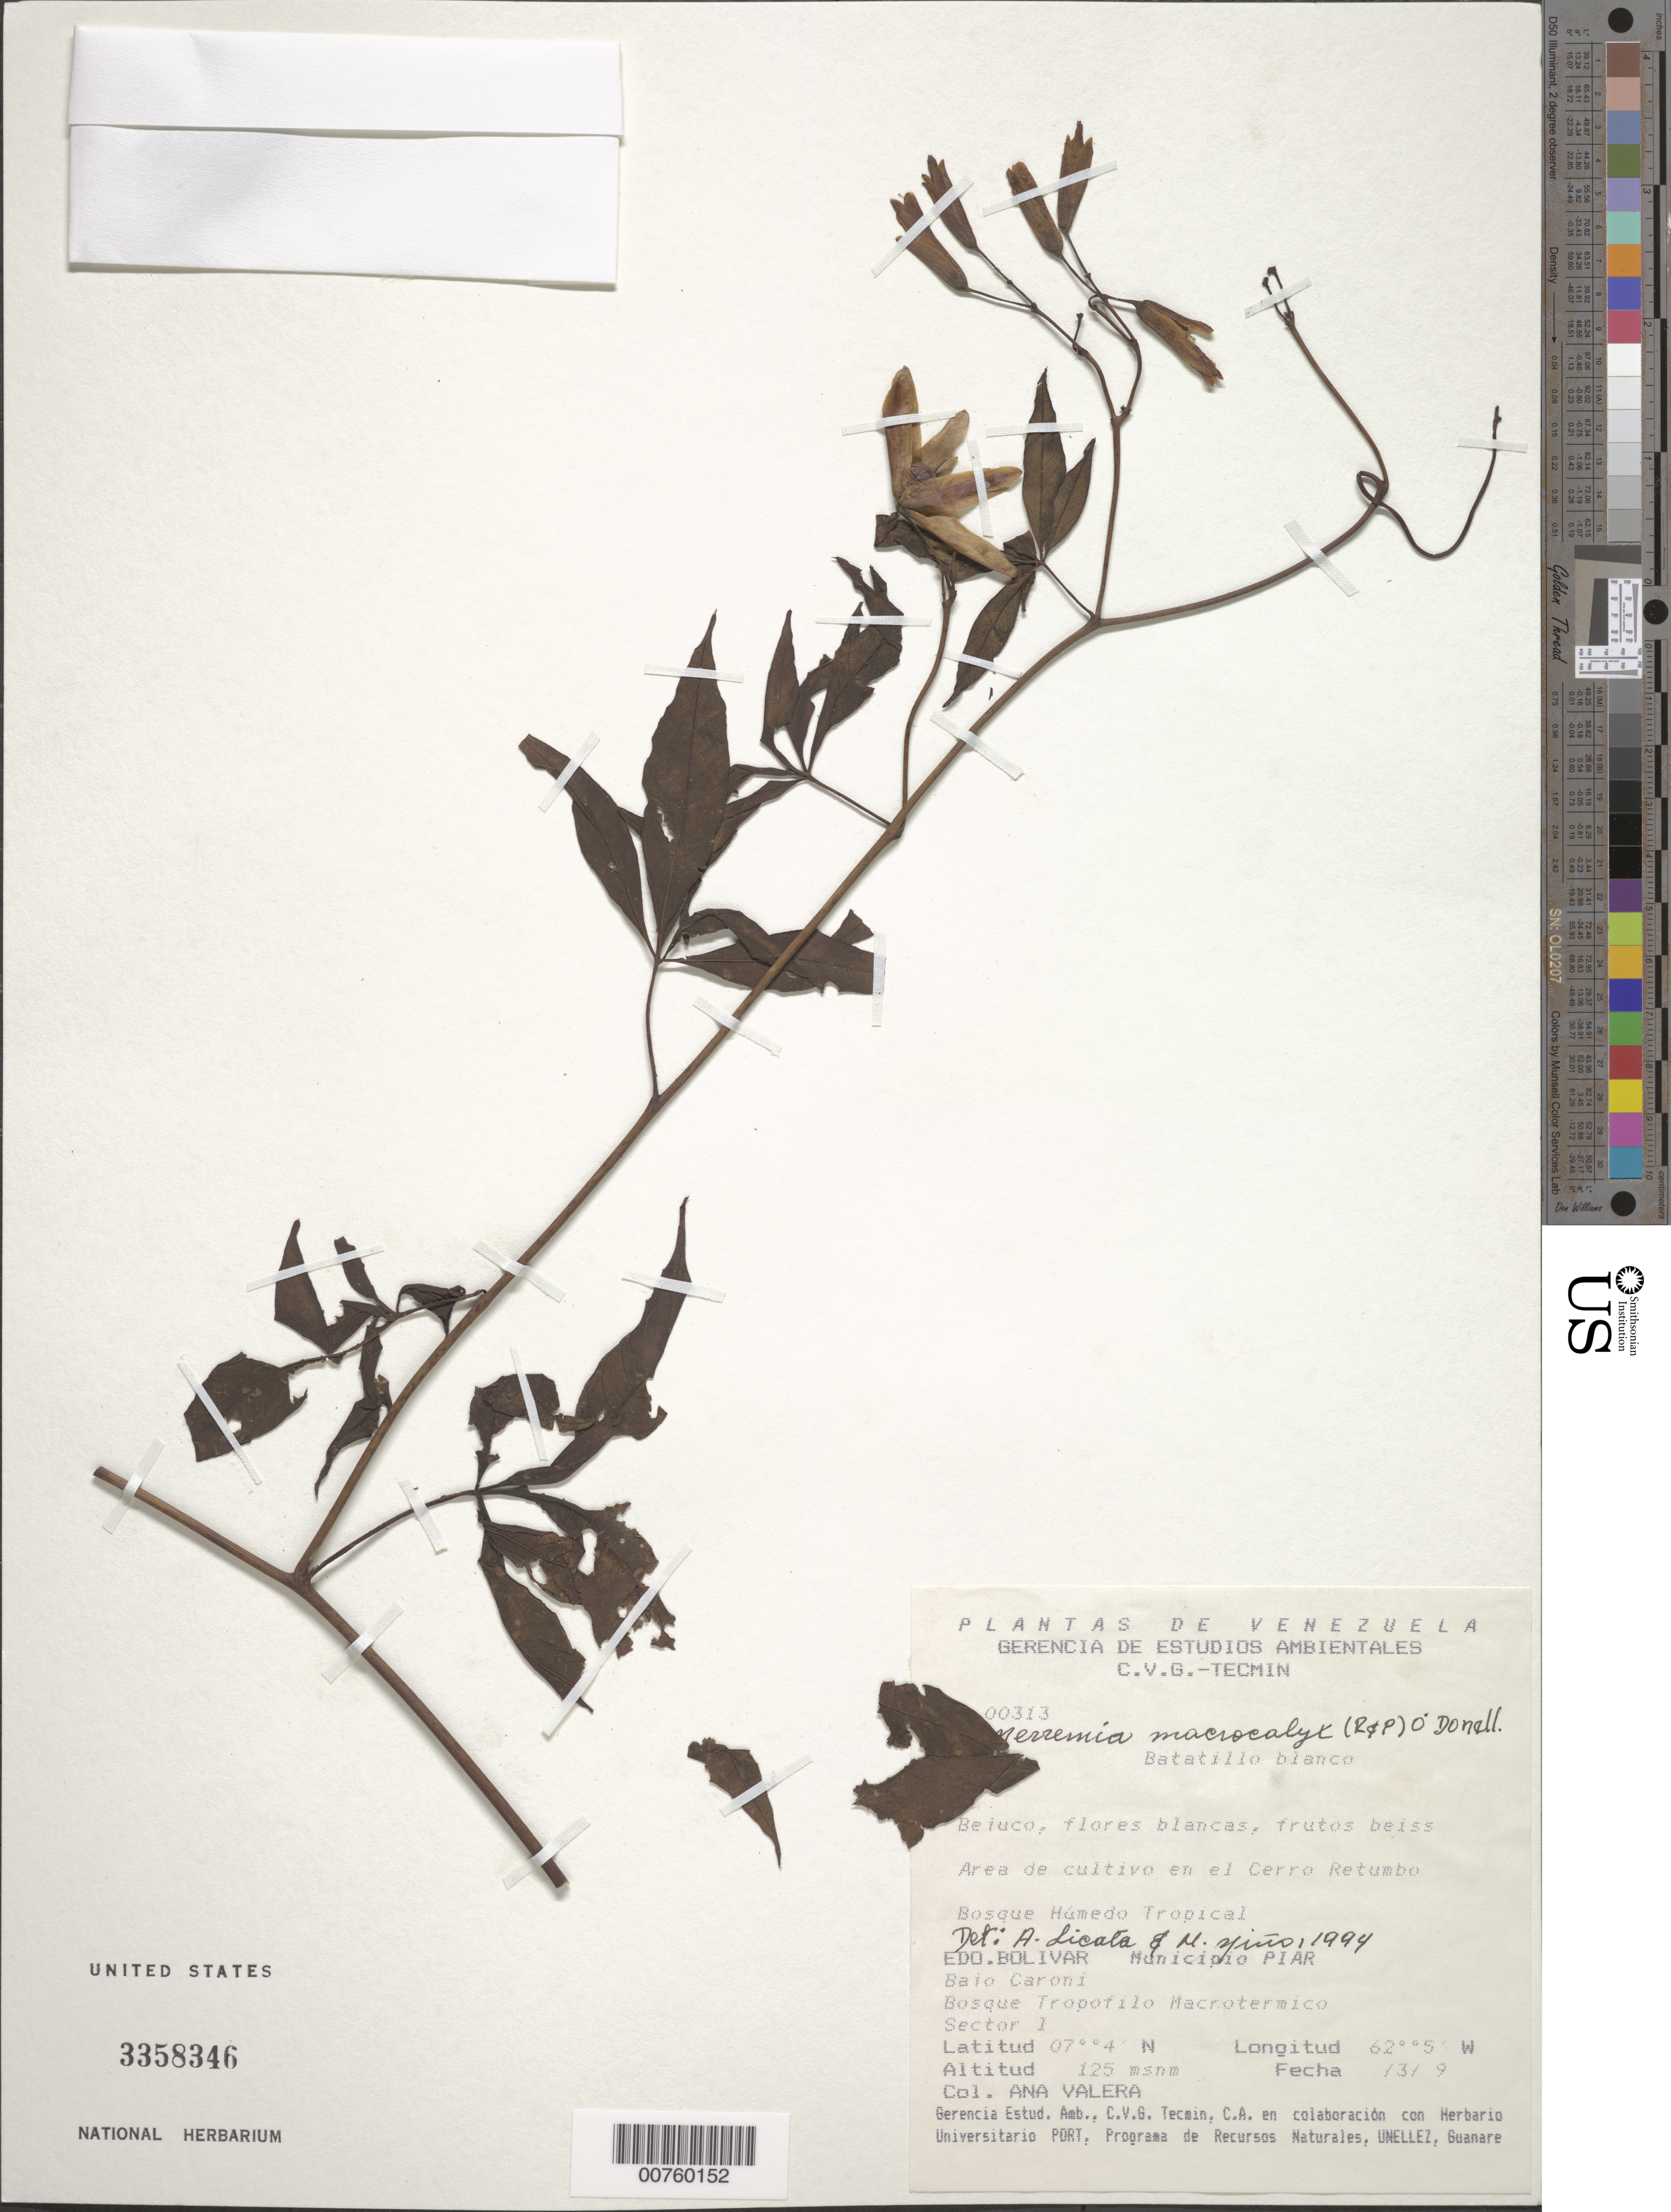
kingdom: Plantae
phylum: Tracheophyta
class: Magnoliopsida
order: Solanales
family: Convolvulaceae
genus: Distimake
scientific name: Distimake macrocalyx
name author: (Ruiz & Pav.) A. R. Simões & Staples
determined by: Strong, Mark T., (BOT), Smithsonian Institution - National Museum of Natural History (UNITED STATES)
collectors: A. Valera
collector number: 313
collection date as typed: Mar-94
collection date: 1994-03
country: Venezuela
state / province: Bolívar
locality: Mun. Piar, Bajo Caroní, Cerro Retumbo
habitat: Wet tropical forest, cultivated area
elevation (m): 125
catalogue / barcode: US 3358346